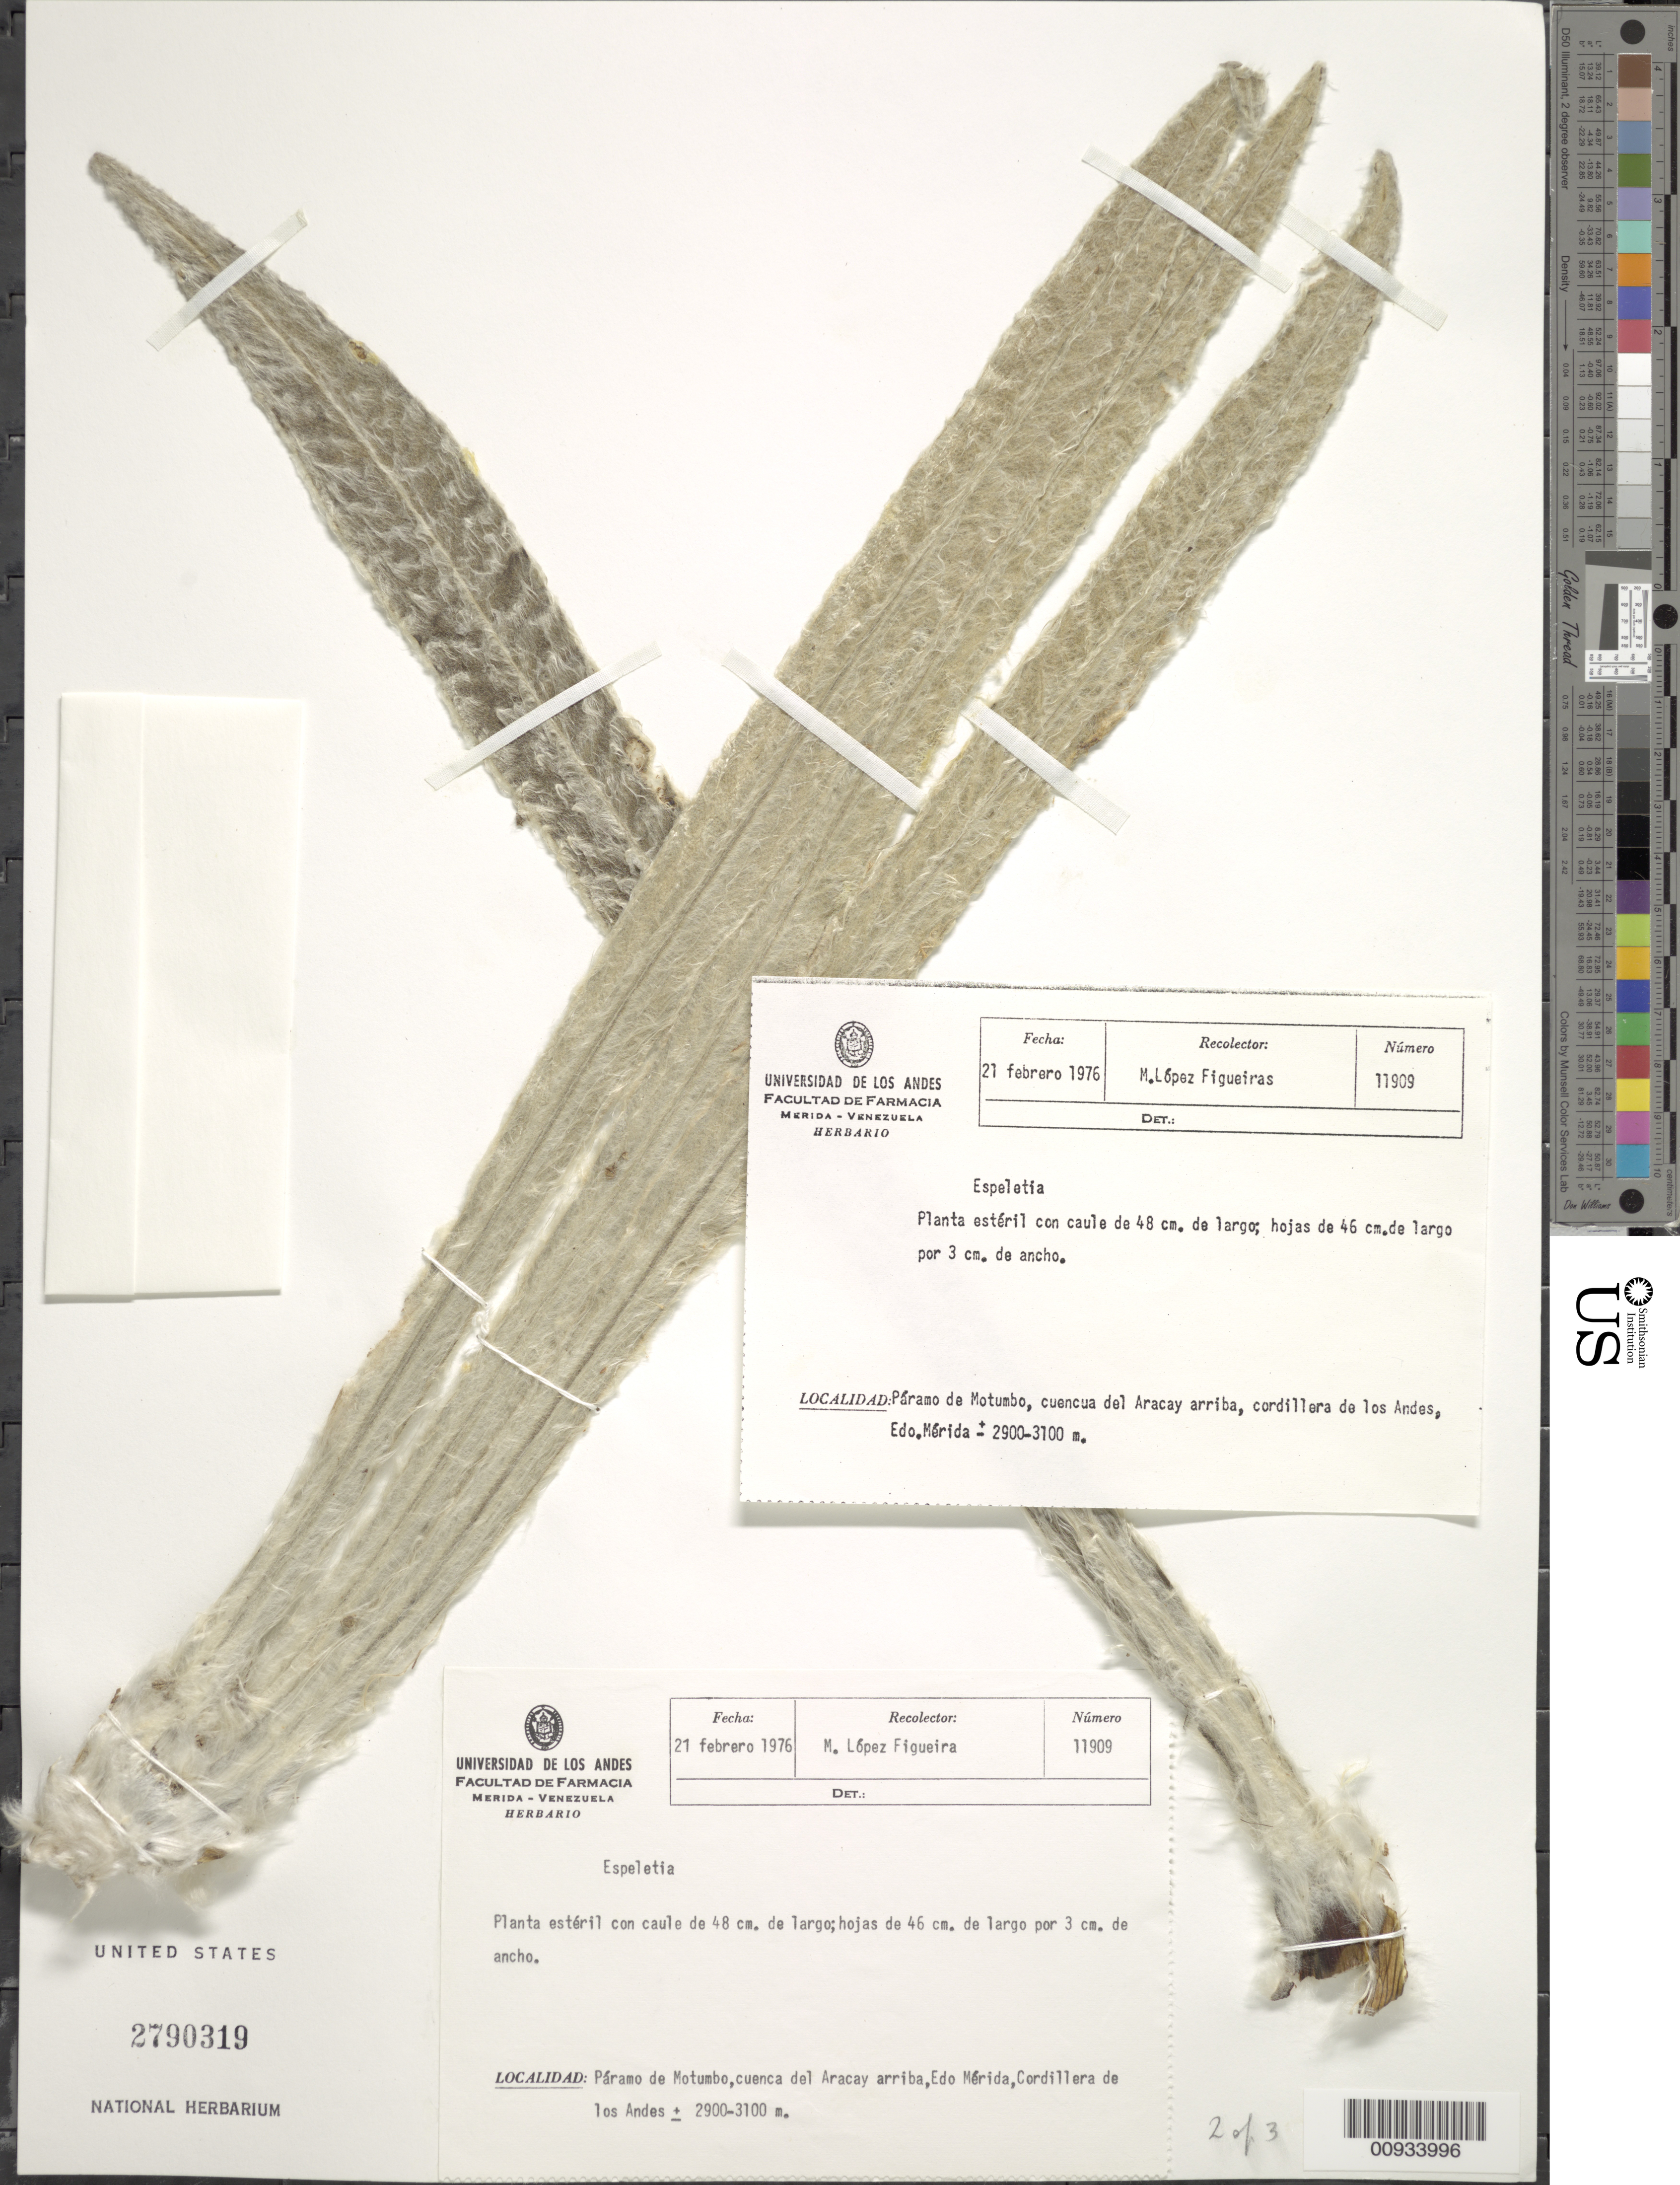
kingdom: Plantae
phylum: Tracheophyta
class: Magnoliopsida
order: Asterales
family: Asteraceae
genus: Espeletia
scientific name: Espeletia sp.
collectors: M. López Figueiras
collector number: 11909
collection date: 1976-02-21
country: Venezuela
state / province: Mérida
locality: Páramo de Motumbo. Cuenca del Aracay arriba, Cordillera de los Andes.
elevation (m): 2900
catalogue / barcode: US 2790319